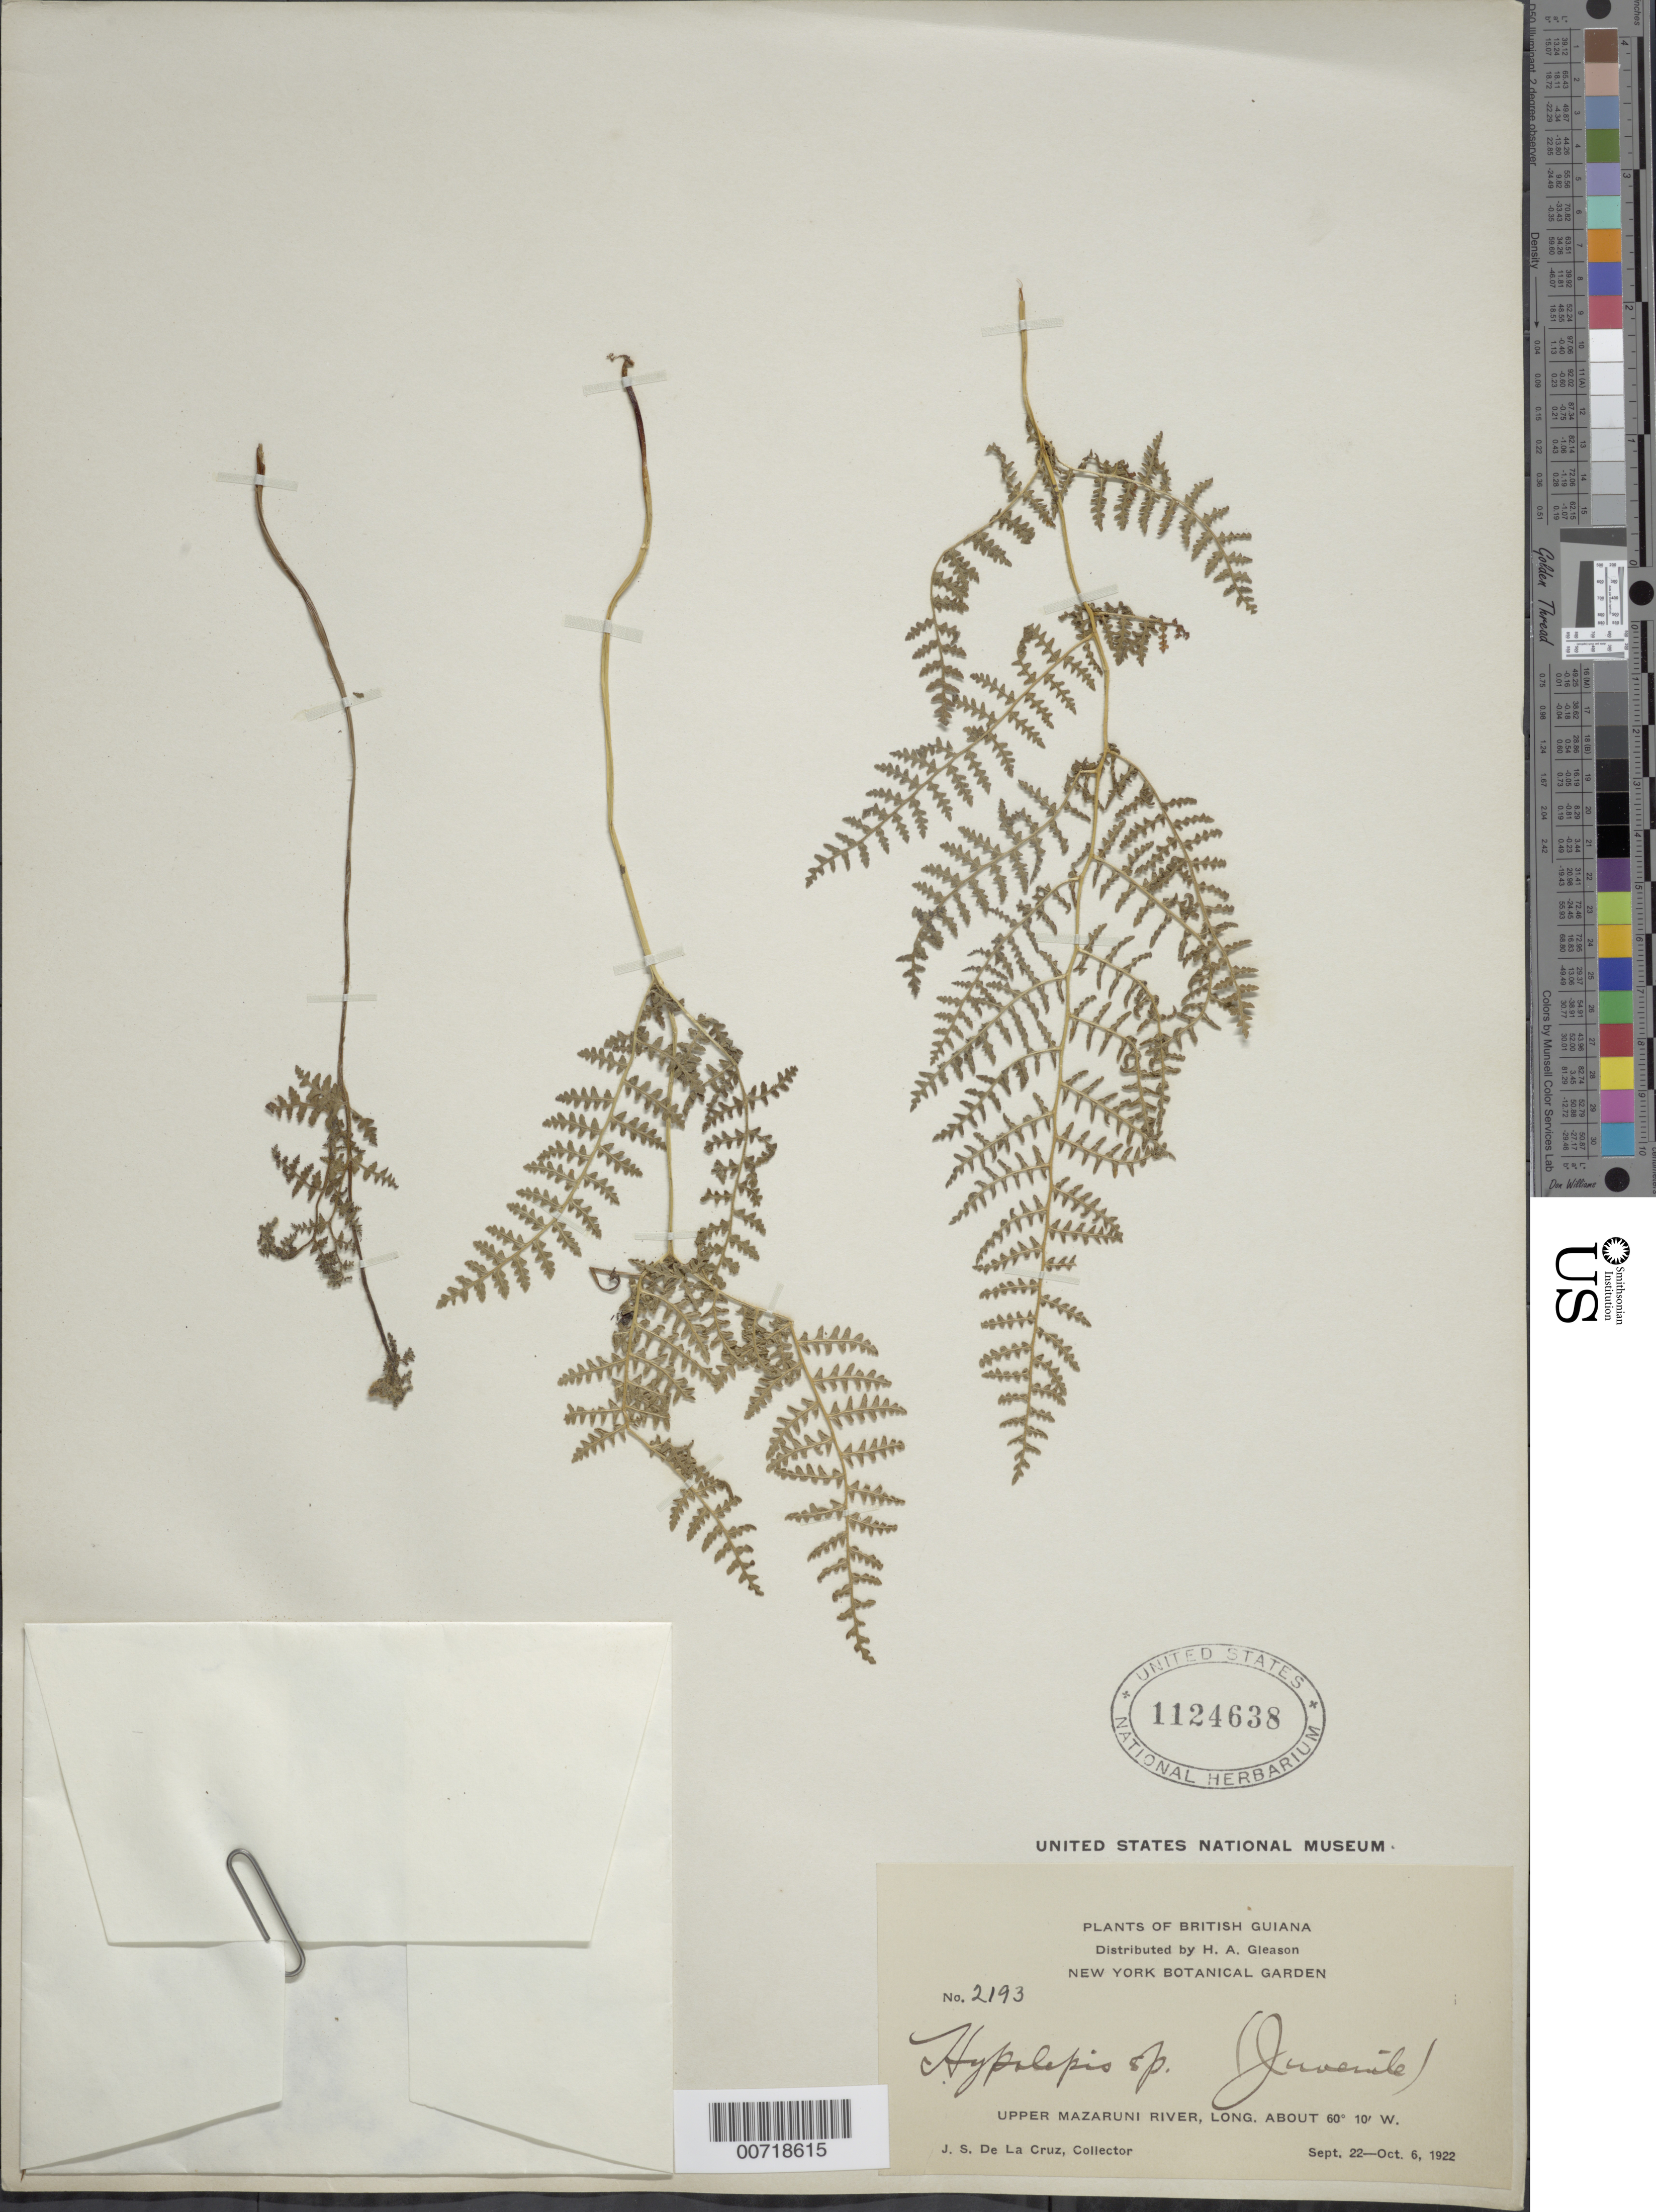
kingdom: Plantae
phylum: Tracheophyta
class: Polypodiopsida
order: Polypodiales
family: Dennstaedtiaceae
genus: Hypolepis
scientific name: Hypolepis repens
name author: (L.) C. Presl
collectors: J. S. de la Cruz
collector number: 2193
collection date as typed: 22-Sep-22 to 6-Oct-22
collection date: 1922-09-22/1922-10-06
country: Guyana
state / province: Cuyuni-Mazaruni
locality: Upper Mazaruni R.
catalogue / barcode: US 1124638